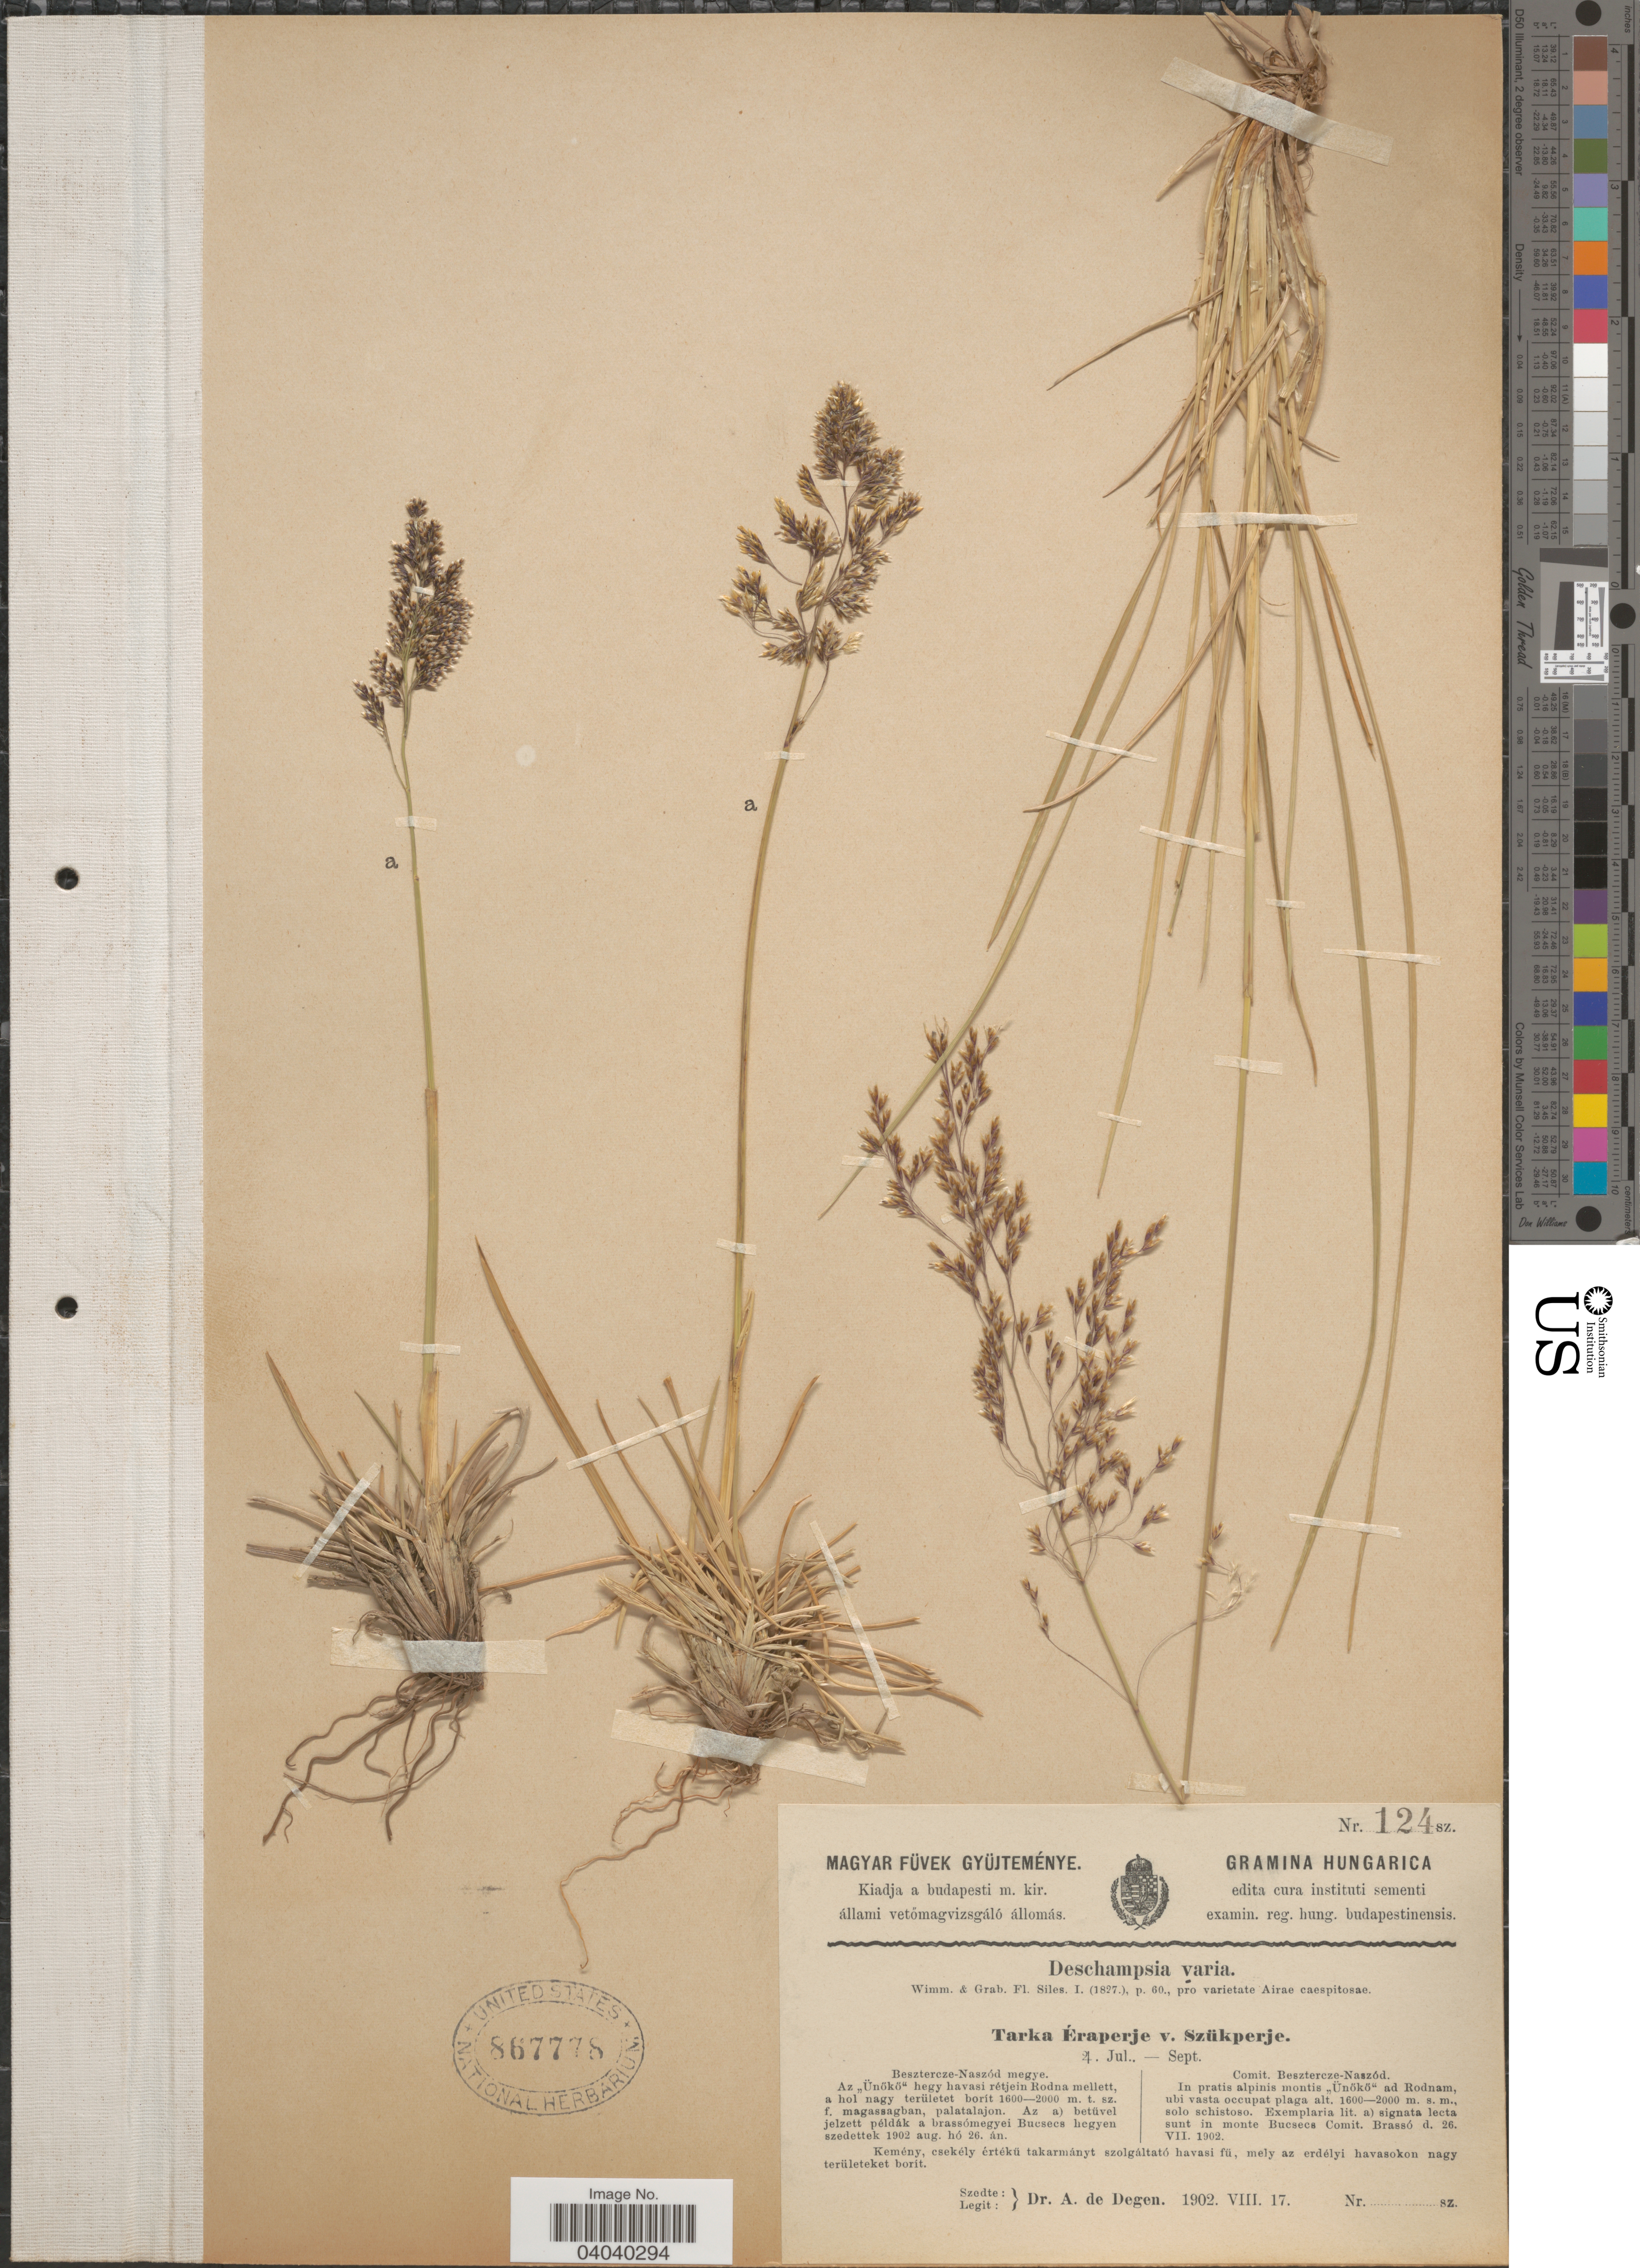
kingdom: Plantae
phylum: Tracheophyta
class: Liliopsida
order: Poales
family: Poaceae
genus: Deschampsia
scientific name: Deschampsia cespitosa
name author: (L.) P. Beauv.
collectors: A. Degen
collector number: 124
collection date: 1902-08-17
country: Hungary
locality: Comit. Besztercze-Naszód. In pratis alpinis montis "Ünökö" ad Rodnam.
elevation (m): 1600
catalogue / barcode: US 867778